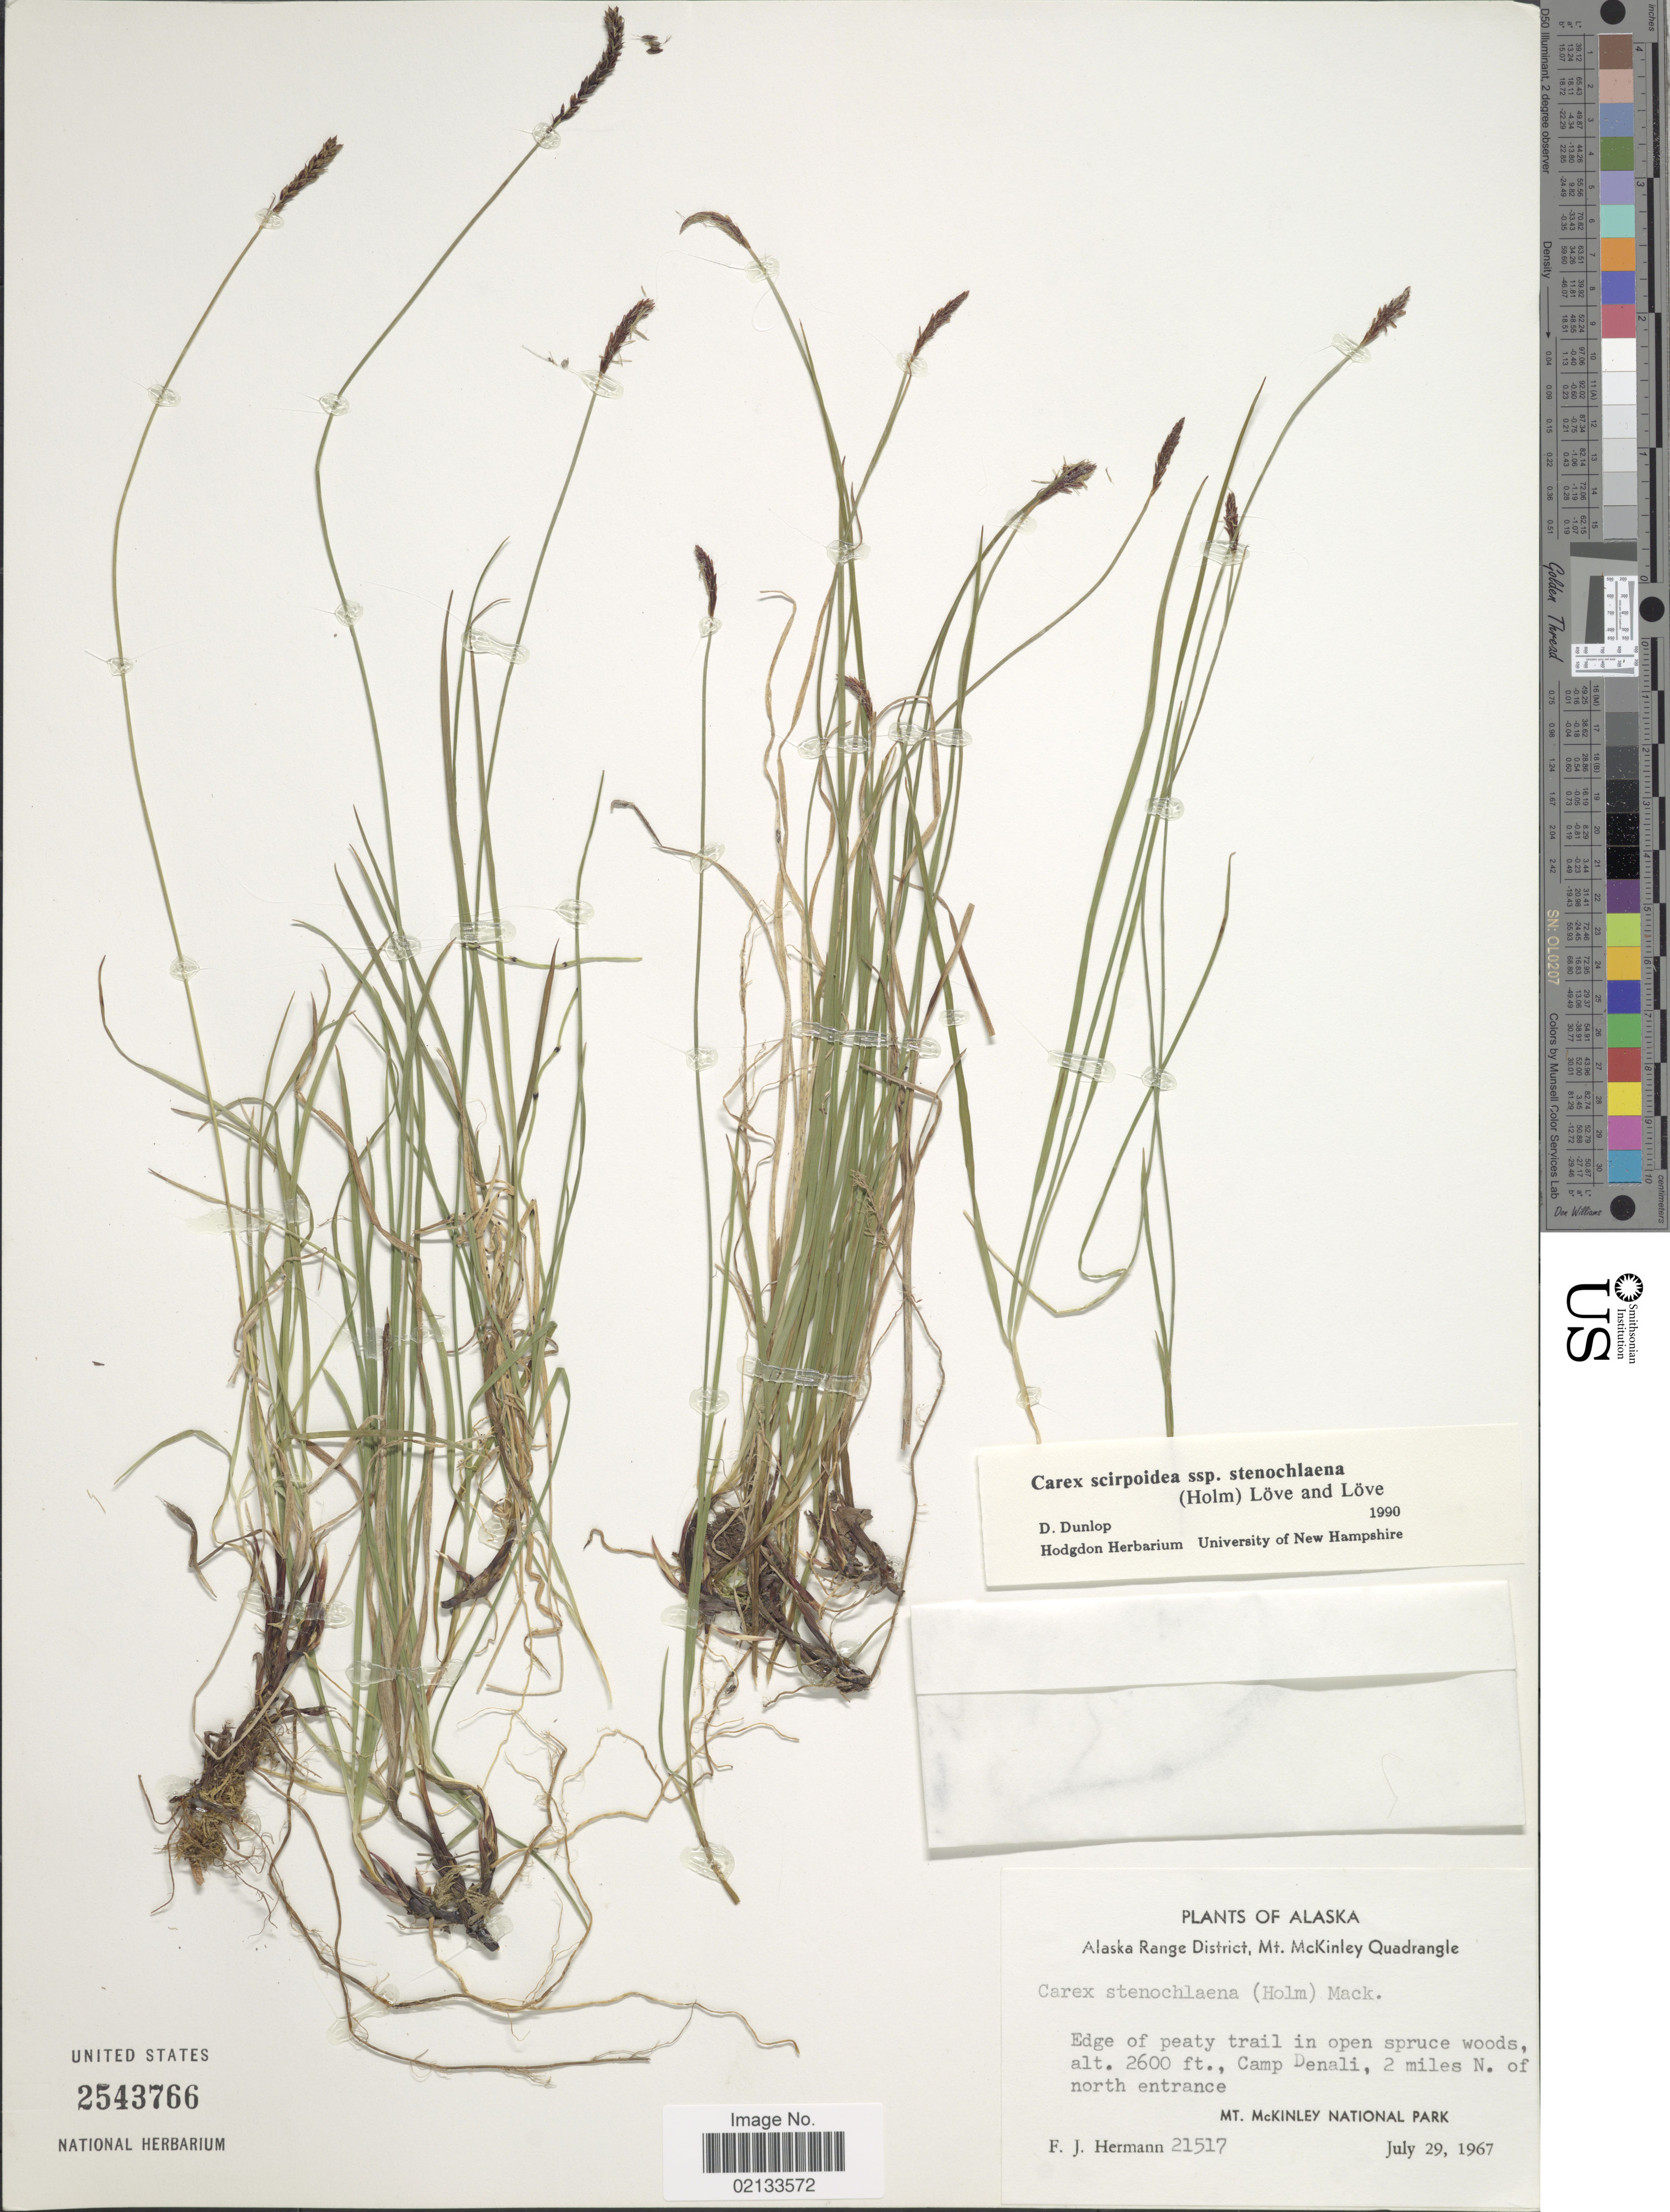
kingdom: Plantae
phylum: Tracheophyta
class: Liliopsida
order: Poales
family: Cyperaceae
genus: Carex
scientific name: Carex scirpoidea subsp. stenochloena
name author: (Holm) Á. Löve & D. Löve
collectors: F. J. Hermann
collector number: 21517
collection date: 1967-07-29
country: United States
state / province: Alaska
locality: Alaska Range District, Mt McKinley Quadrangle, Edge of peaty trail in open spruce woods, Camp Denali, 2 miles N of north entrance, Mt McKinley National Park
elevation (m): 792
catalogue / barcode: US 2543766